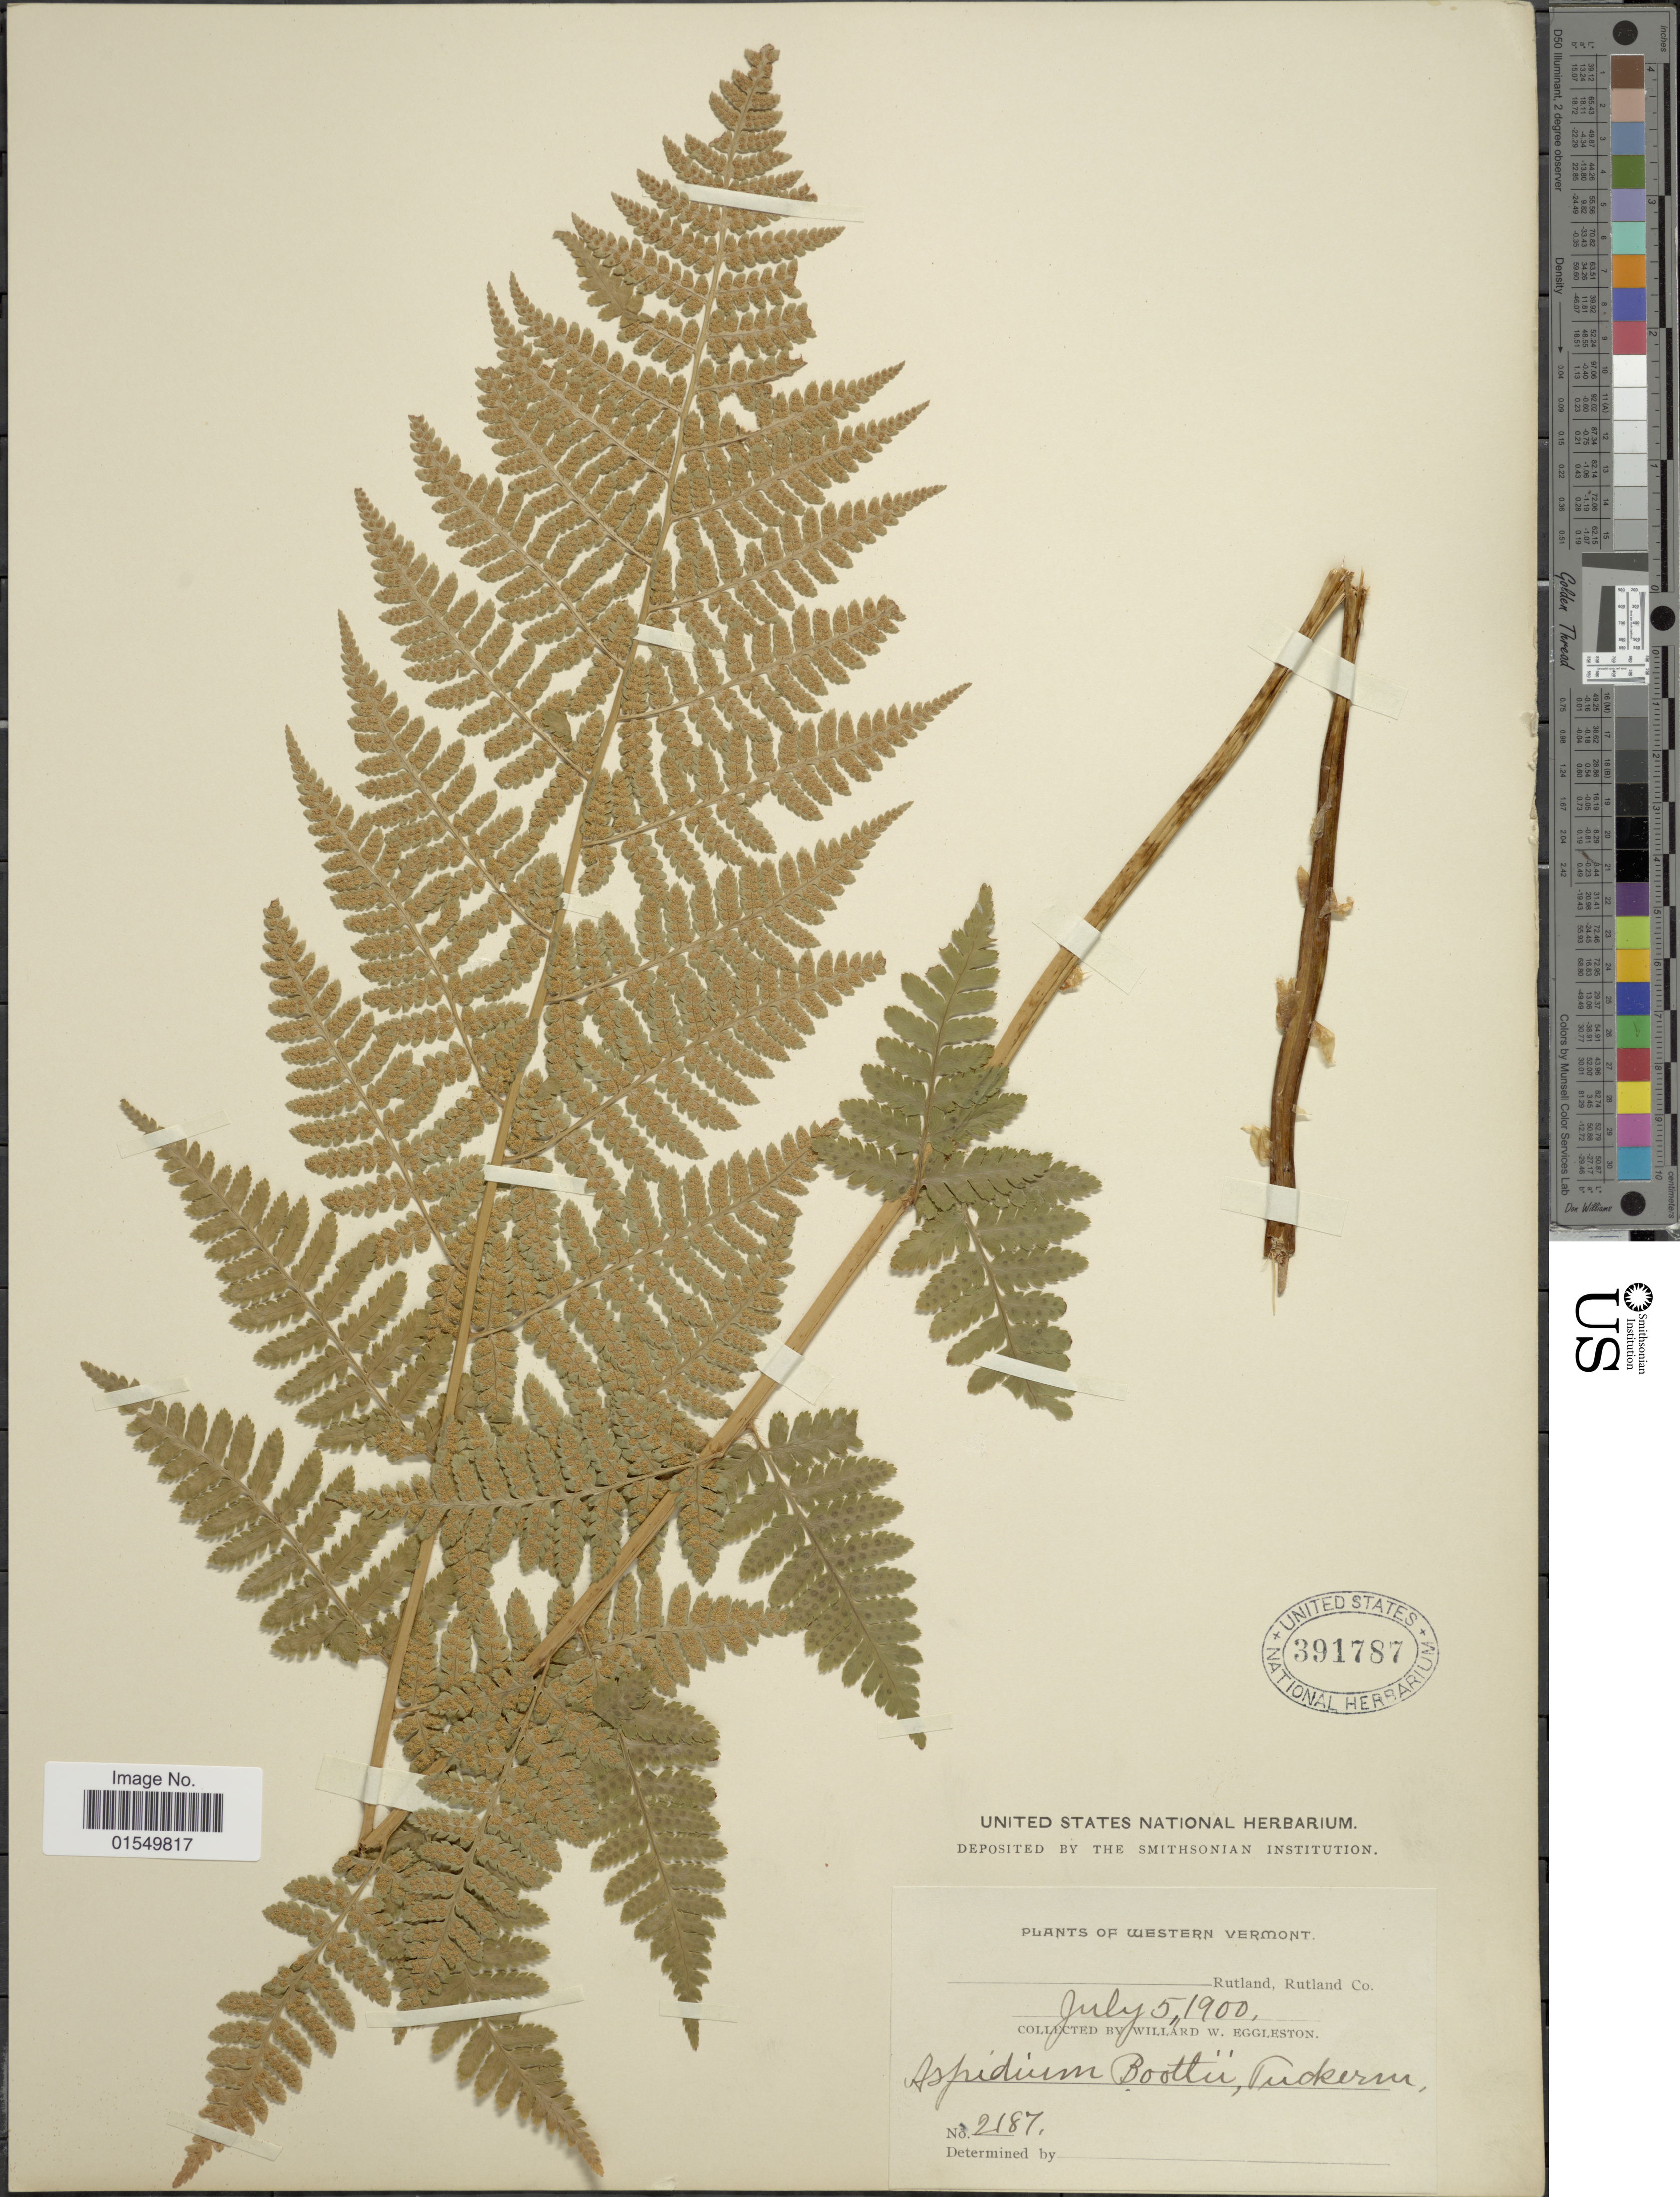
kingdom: Plantae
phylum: Tracheophyta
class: Polypodiopsida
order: Polypodiales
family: Dryopteridaceae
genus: Dryopteris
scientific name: Dryopteris x boottii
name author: Underw.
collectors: W. W. Eggleston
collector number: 2187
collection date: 1900-07-05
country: United States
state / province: Vermont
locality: Westen Vermont, Rutland, Rutland Co.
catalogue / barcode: US 391787